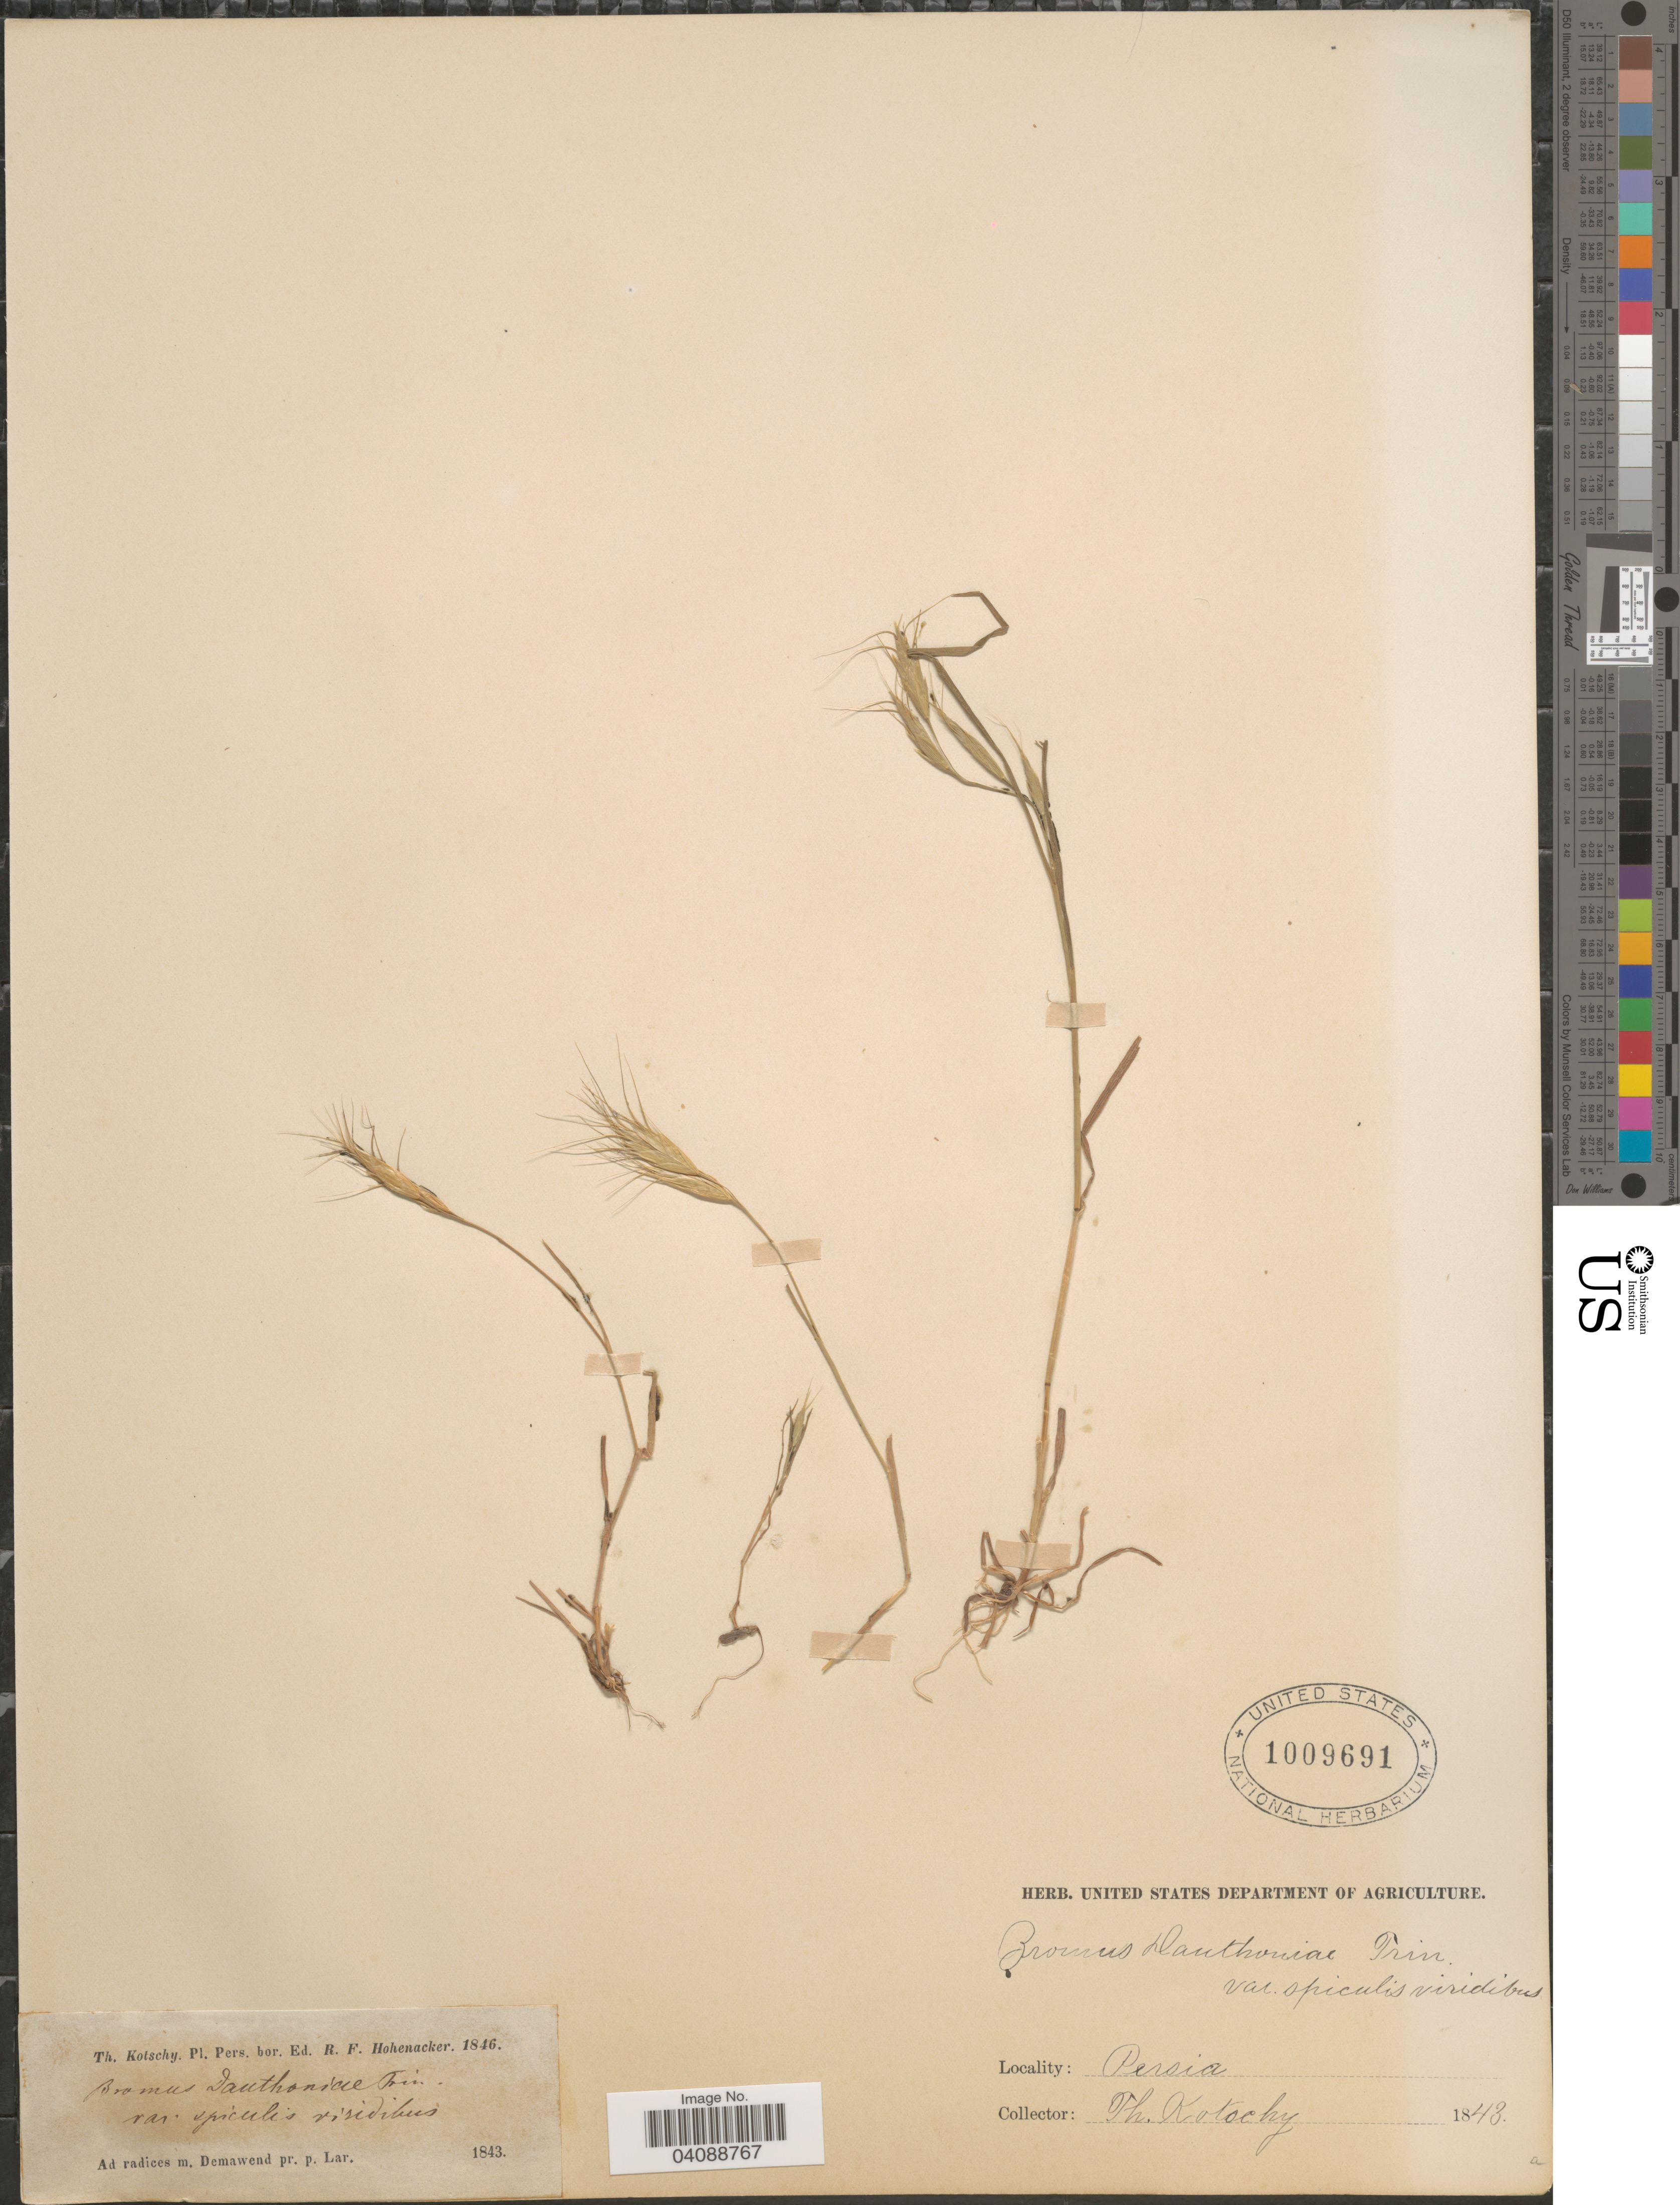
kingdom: Plantae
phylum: Tracheophyta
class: Liliopsida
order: Poales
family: Poaceae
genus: Bromus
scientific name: Bromus danthoniae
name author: Trin. ex C.A. Mey.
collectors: K. G. Kotschy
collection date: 1843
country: Iran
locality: Persia. Ad radices m. Demawent pr. p. Lar.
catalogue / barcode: US 1009691